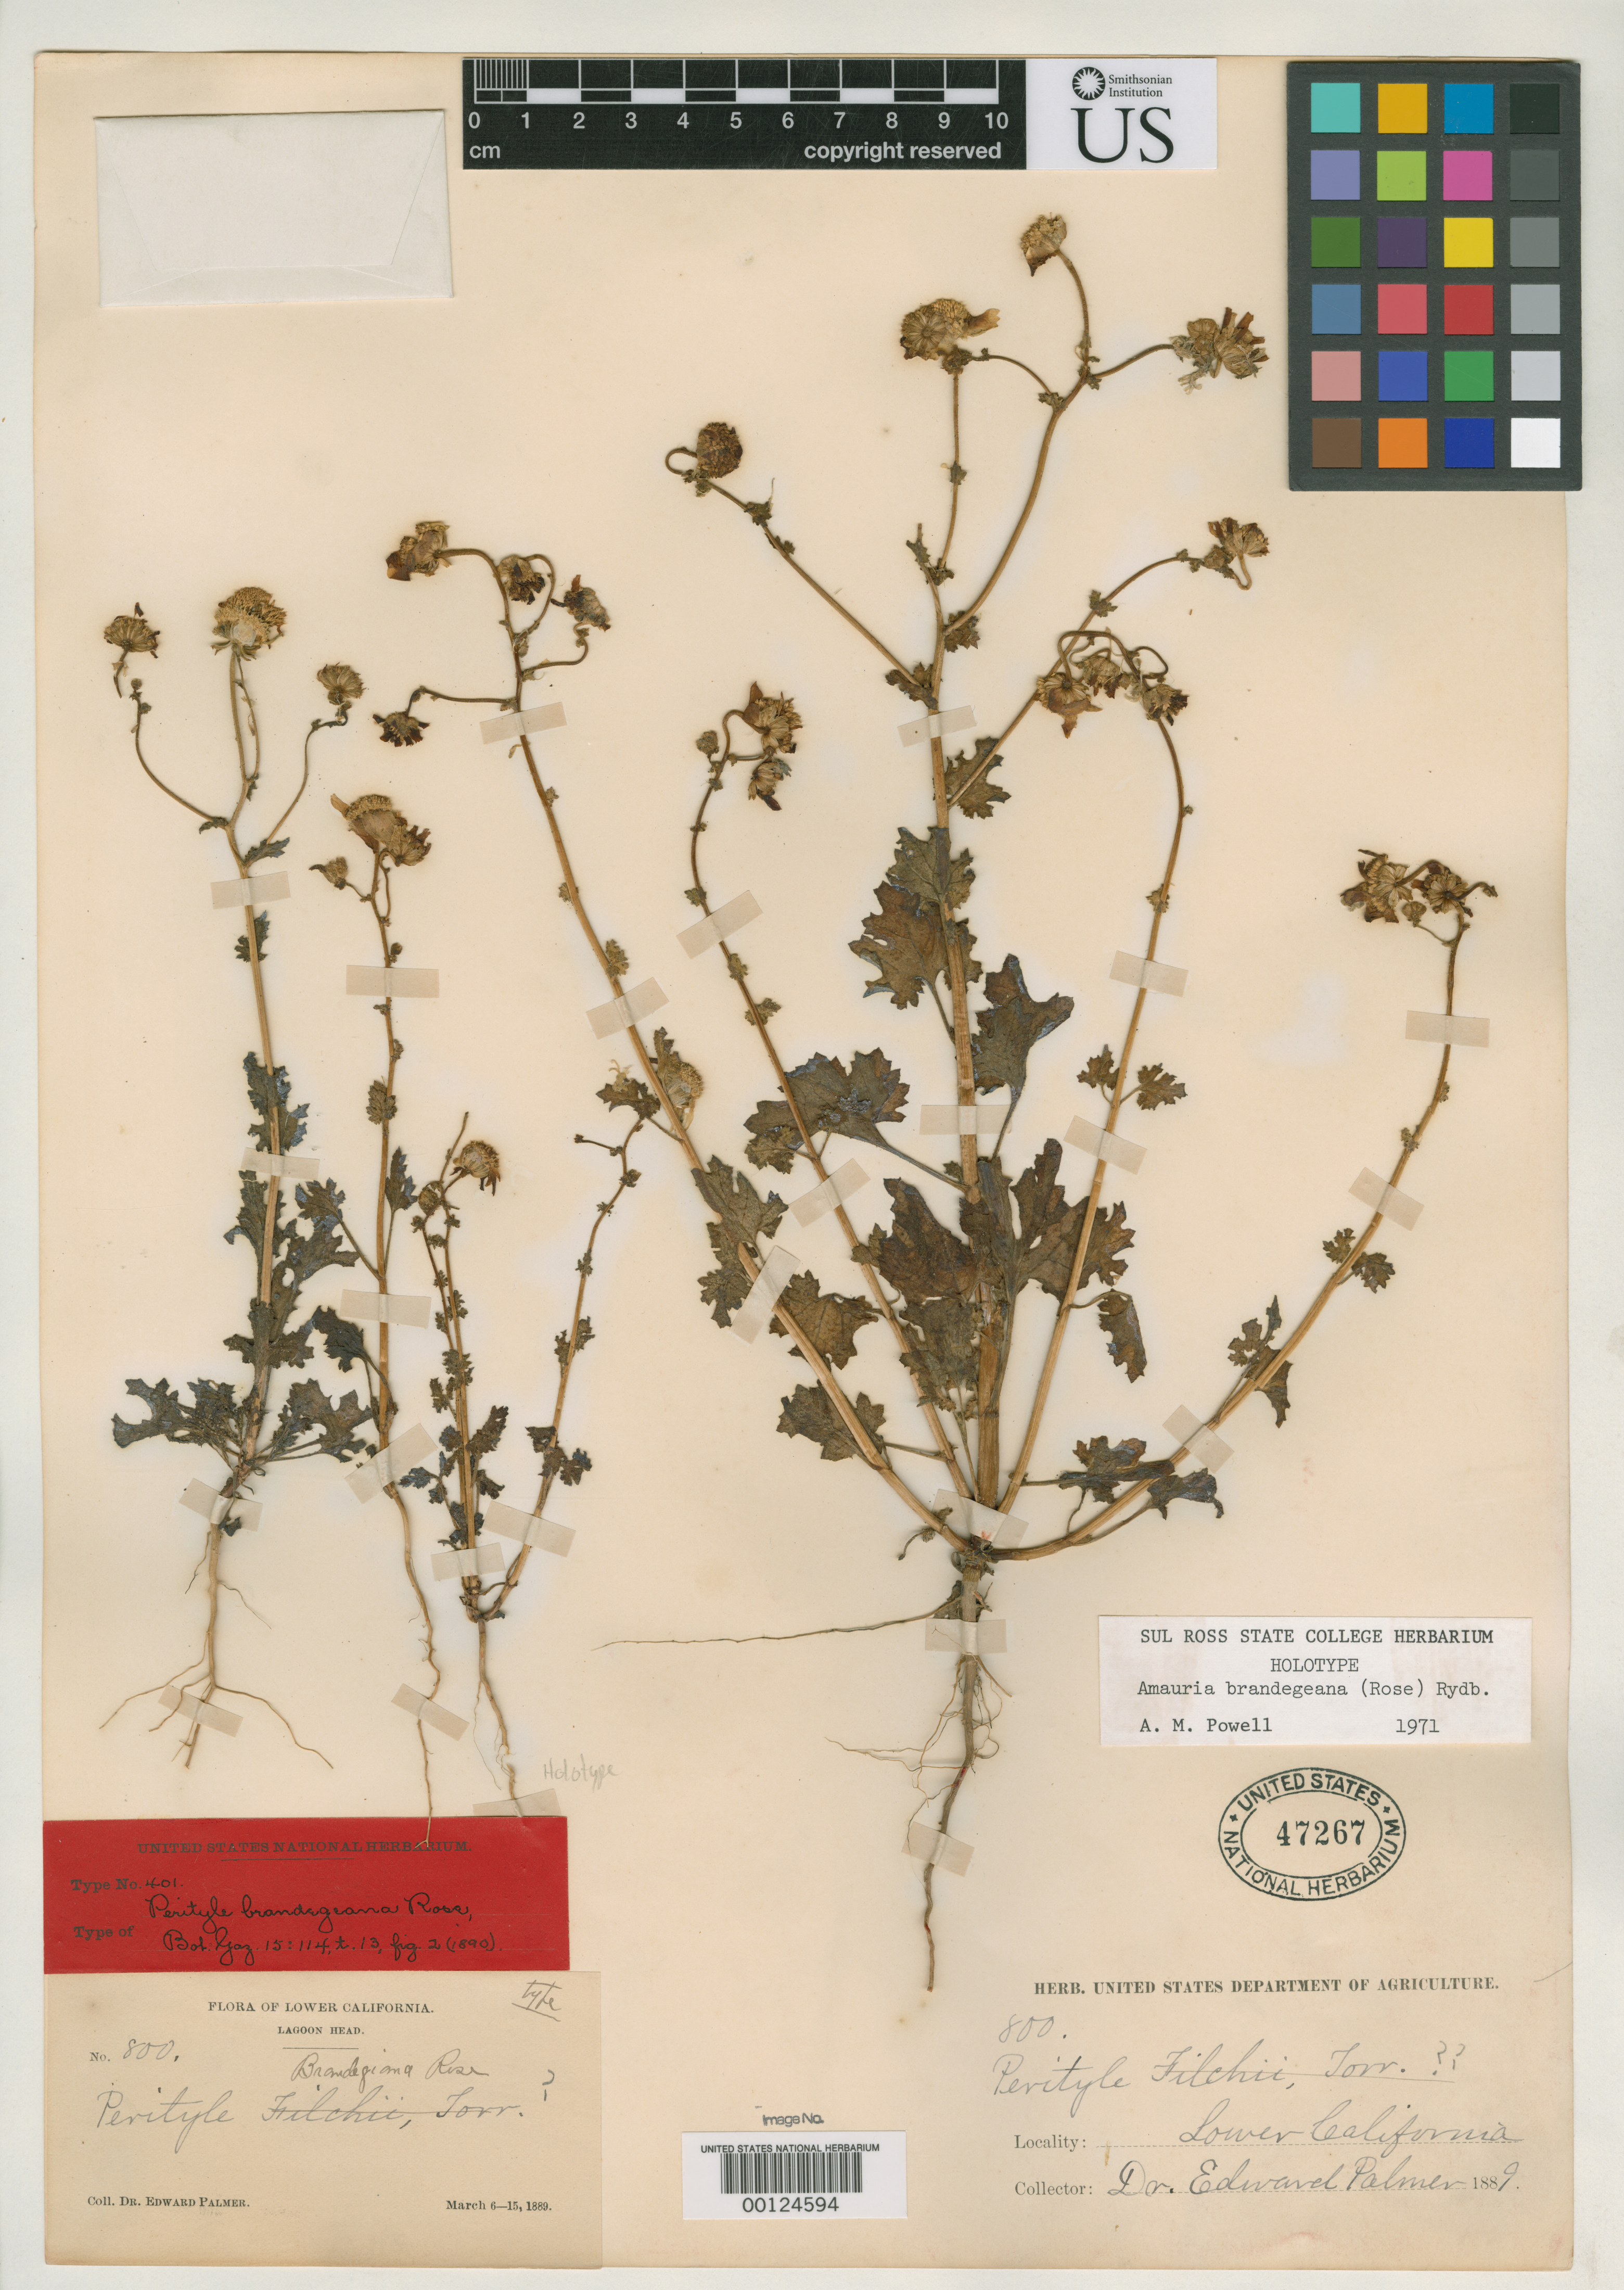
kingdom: Plantae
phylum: Tracheophyta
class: Magnoliopsida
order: Asterales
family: Asteraceae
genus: Perityle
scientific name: Perityle brandegeana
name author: Rose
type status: Holotype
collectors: E. Palmer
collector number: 800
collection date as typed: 06 Mar 1889 to 15 Mar 1889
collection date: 1889-03-06/1889-03-15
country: Mexico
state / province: Baja California Norte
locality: Lagoon Head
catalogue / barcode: US 47267